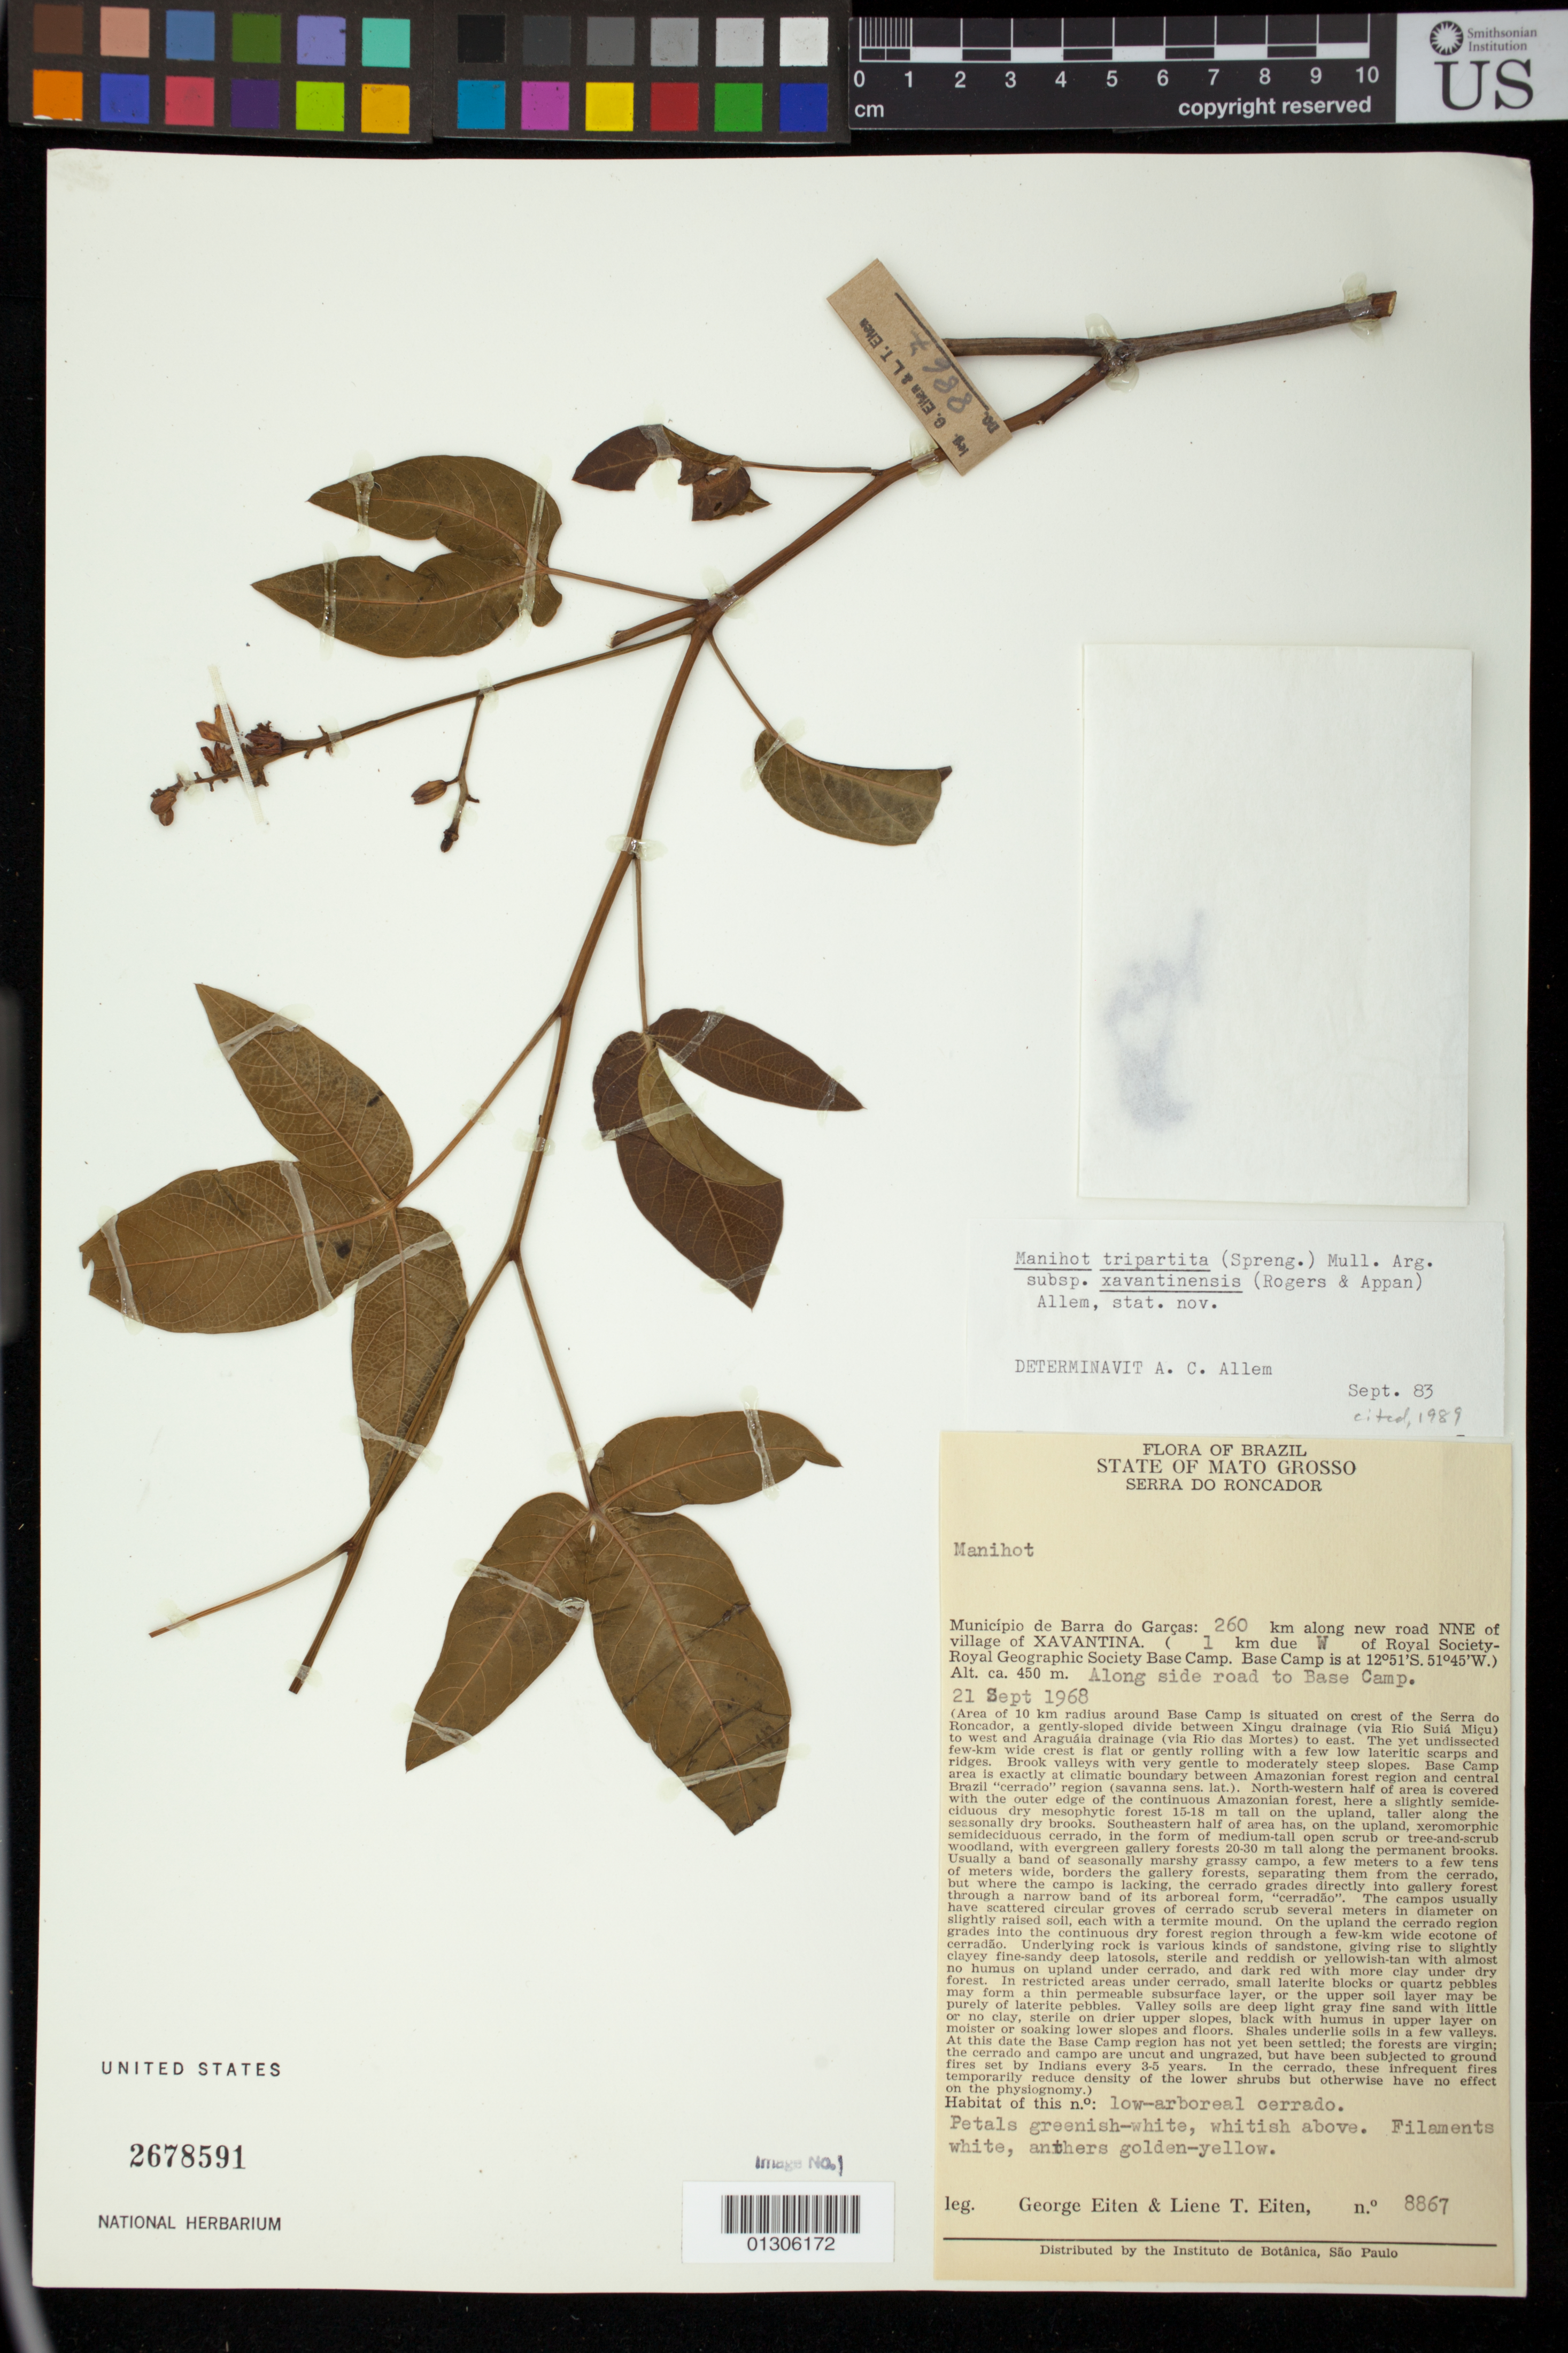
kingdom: Plantae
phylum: Tracheophyta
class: Magnoliopsida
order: Malpighiales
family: Euphorbiaceae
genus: Manihot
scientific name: Manihot xavantinensis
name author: D.J. Rogers & Appan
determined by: Mendoza, M.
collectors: G. Eiten & L. T. Eiten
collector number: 8867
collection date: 1968-09-21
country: Brazil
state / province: Mato Grosso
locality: Serra Do Roncador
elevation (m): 450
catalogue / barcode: US 2678591